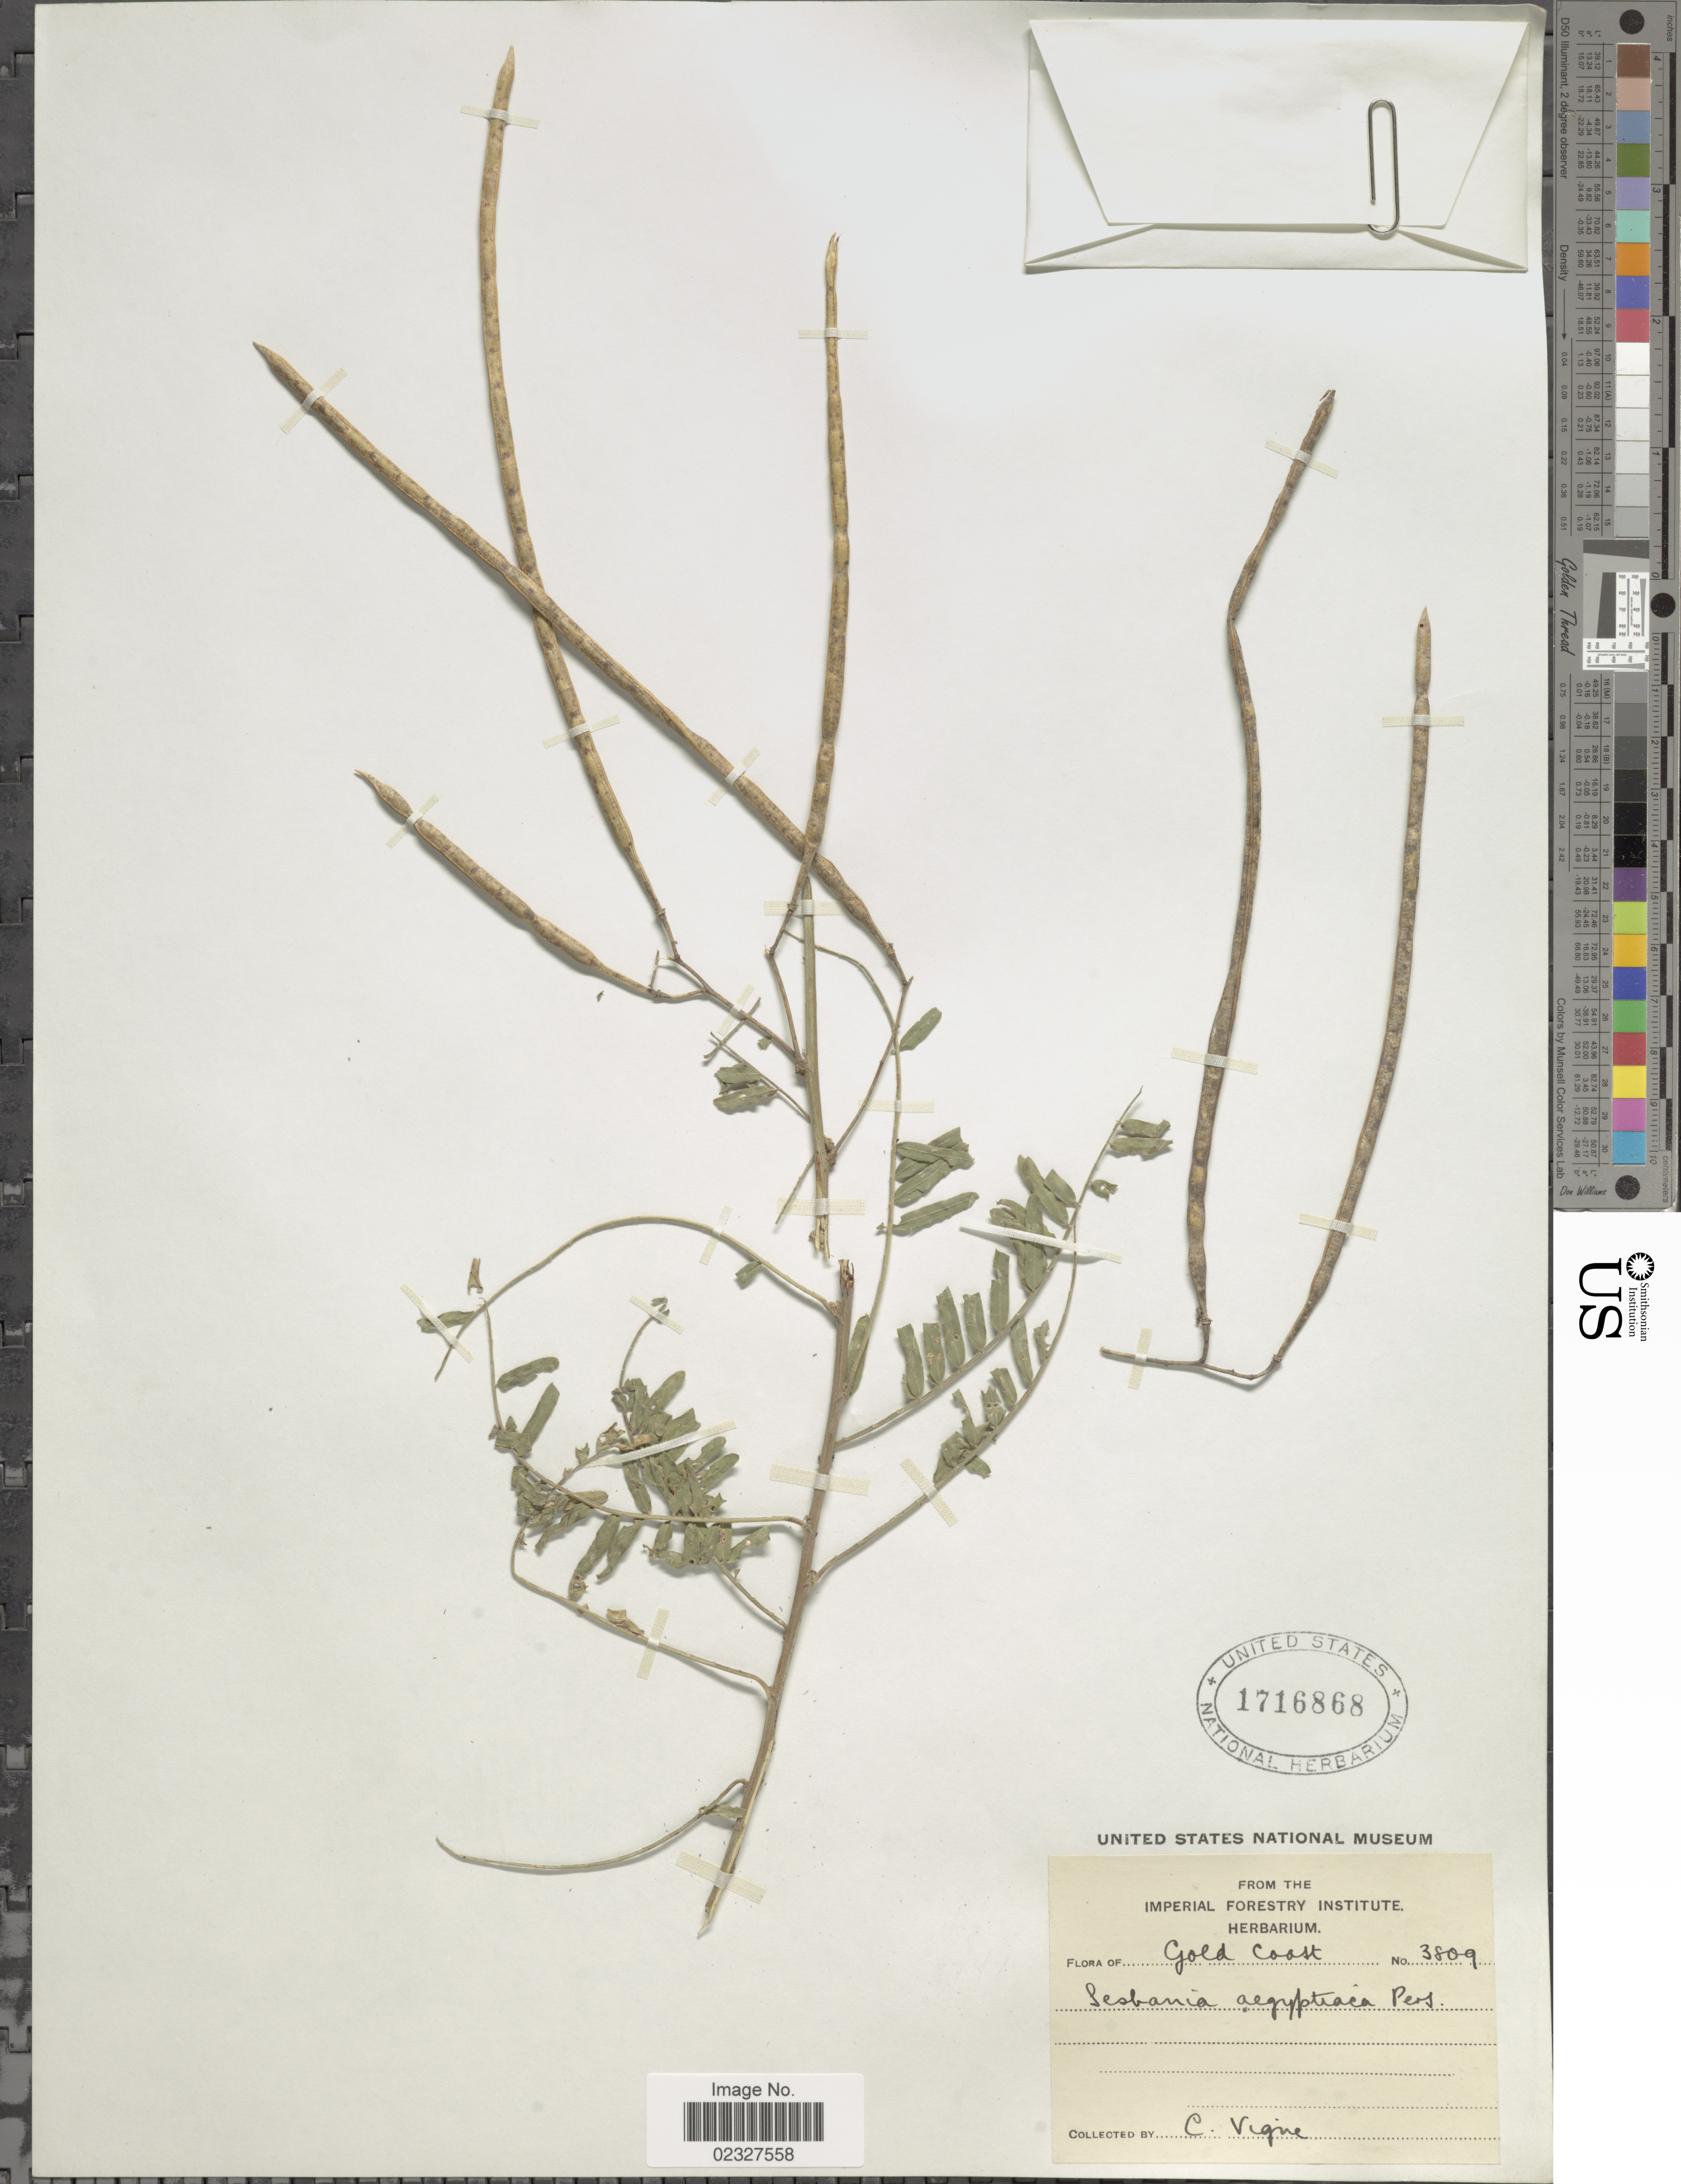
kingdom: Plantae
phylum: Tracheophyta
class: Magnoliopsida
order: Fabales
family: Fabaceae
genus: Sesbania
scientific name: Sesbania sesban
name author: (L.) Merr.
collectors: C. Vigne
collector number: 3809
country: Ghana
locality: Gold Coast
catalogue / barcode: US 1716868